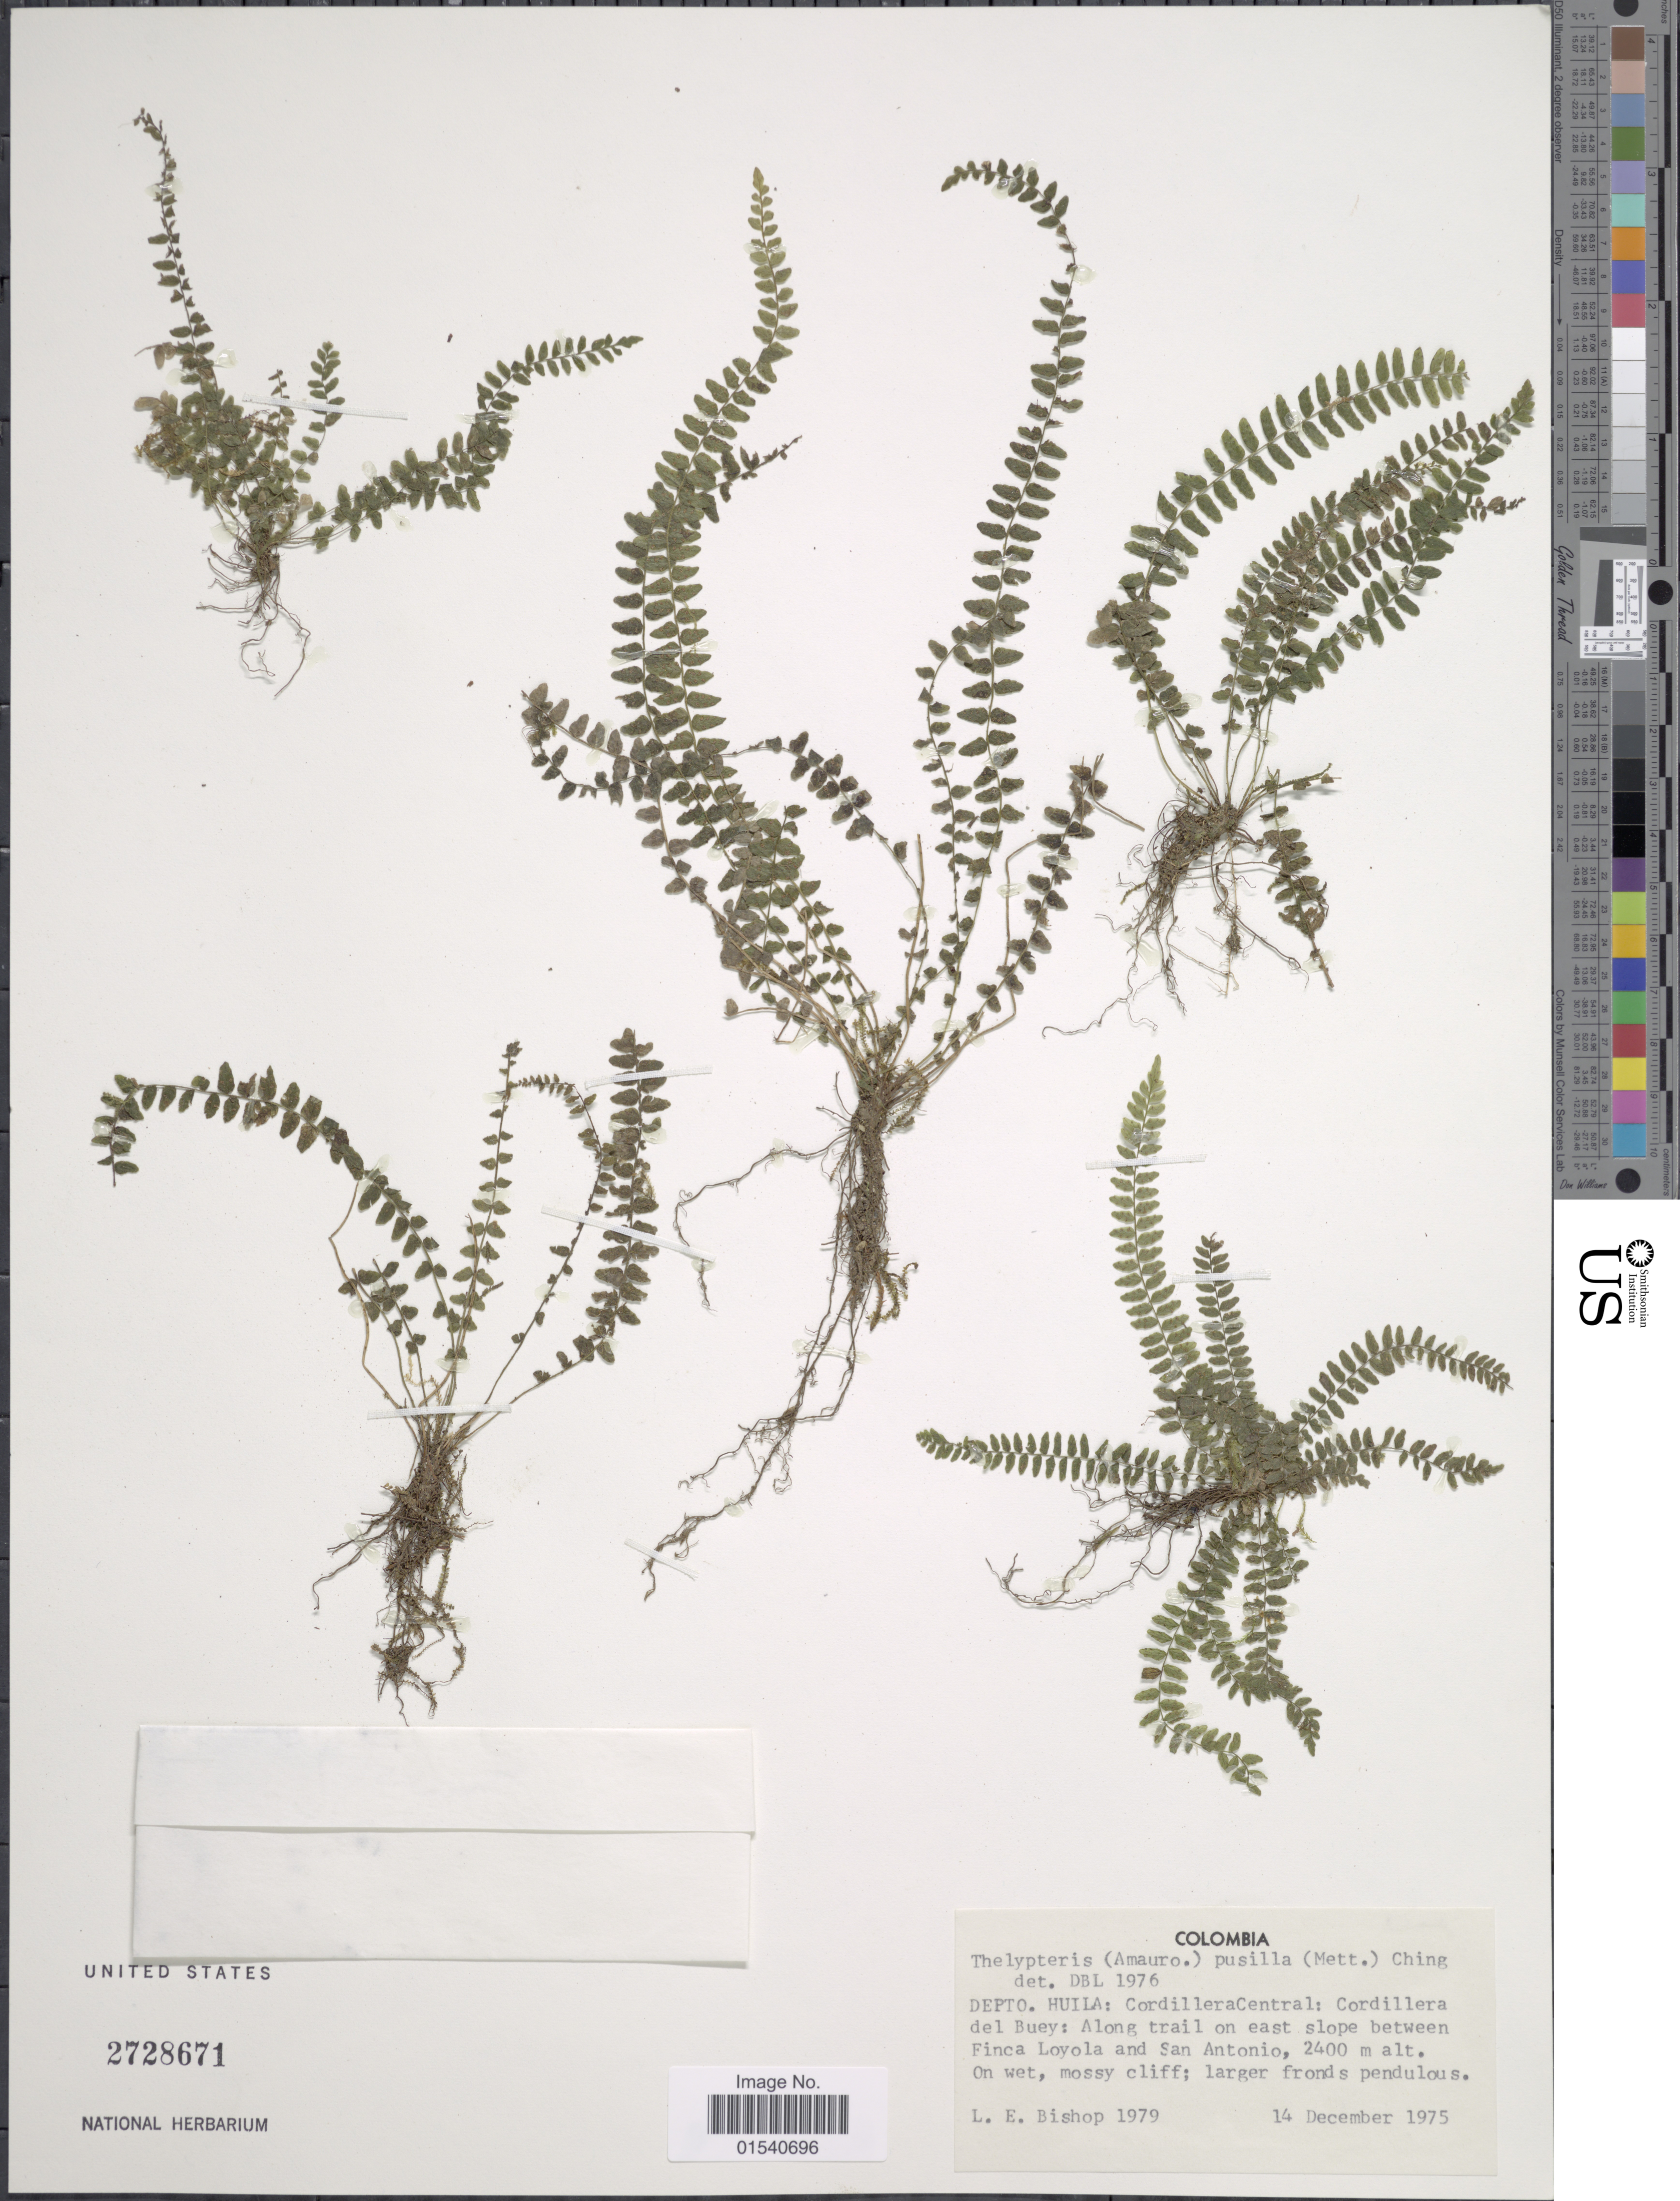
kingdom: Plantae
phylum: Tracheophyta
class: Polypodiopsida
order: Polypodiales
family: Thelypteridaceae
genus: Amauropelta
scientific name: Amauropelta pusilla (Mett.) comb. nov., ined 2015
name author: (Mett.)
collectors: L. E. Bishop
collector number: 1979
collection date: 1975-12-14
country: Colombia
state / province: Huila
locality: Depto. Huila: CordilleraCentral: Cordillera del Buey: Along trail on east slope between Finca Loyola and San Antonio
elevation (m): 2400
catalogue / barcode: US 2728671